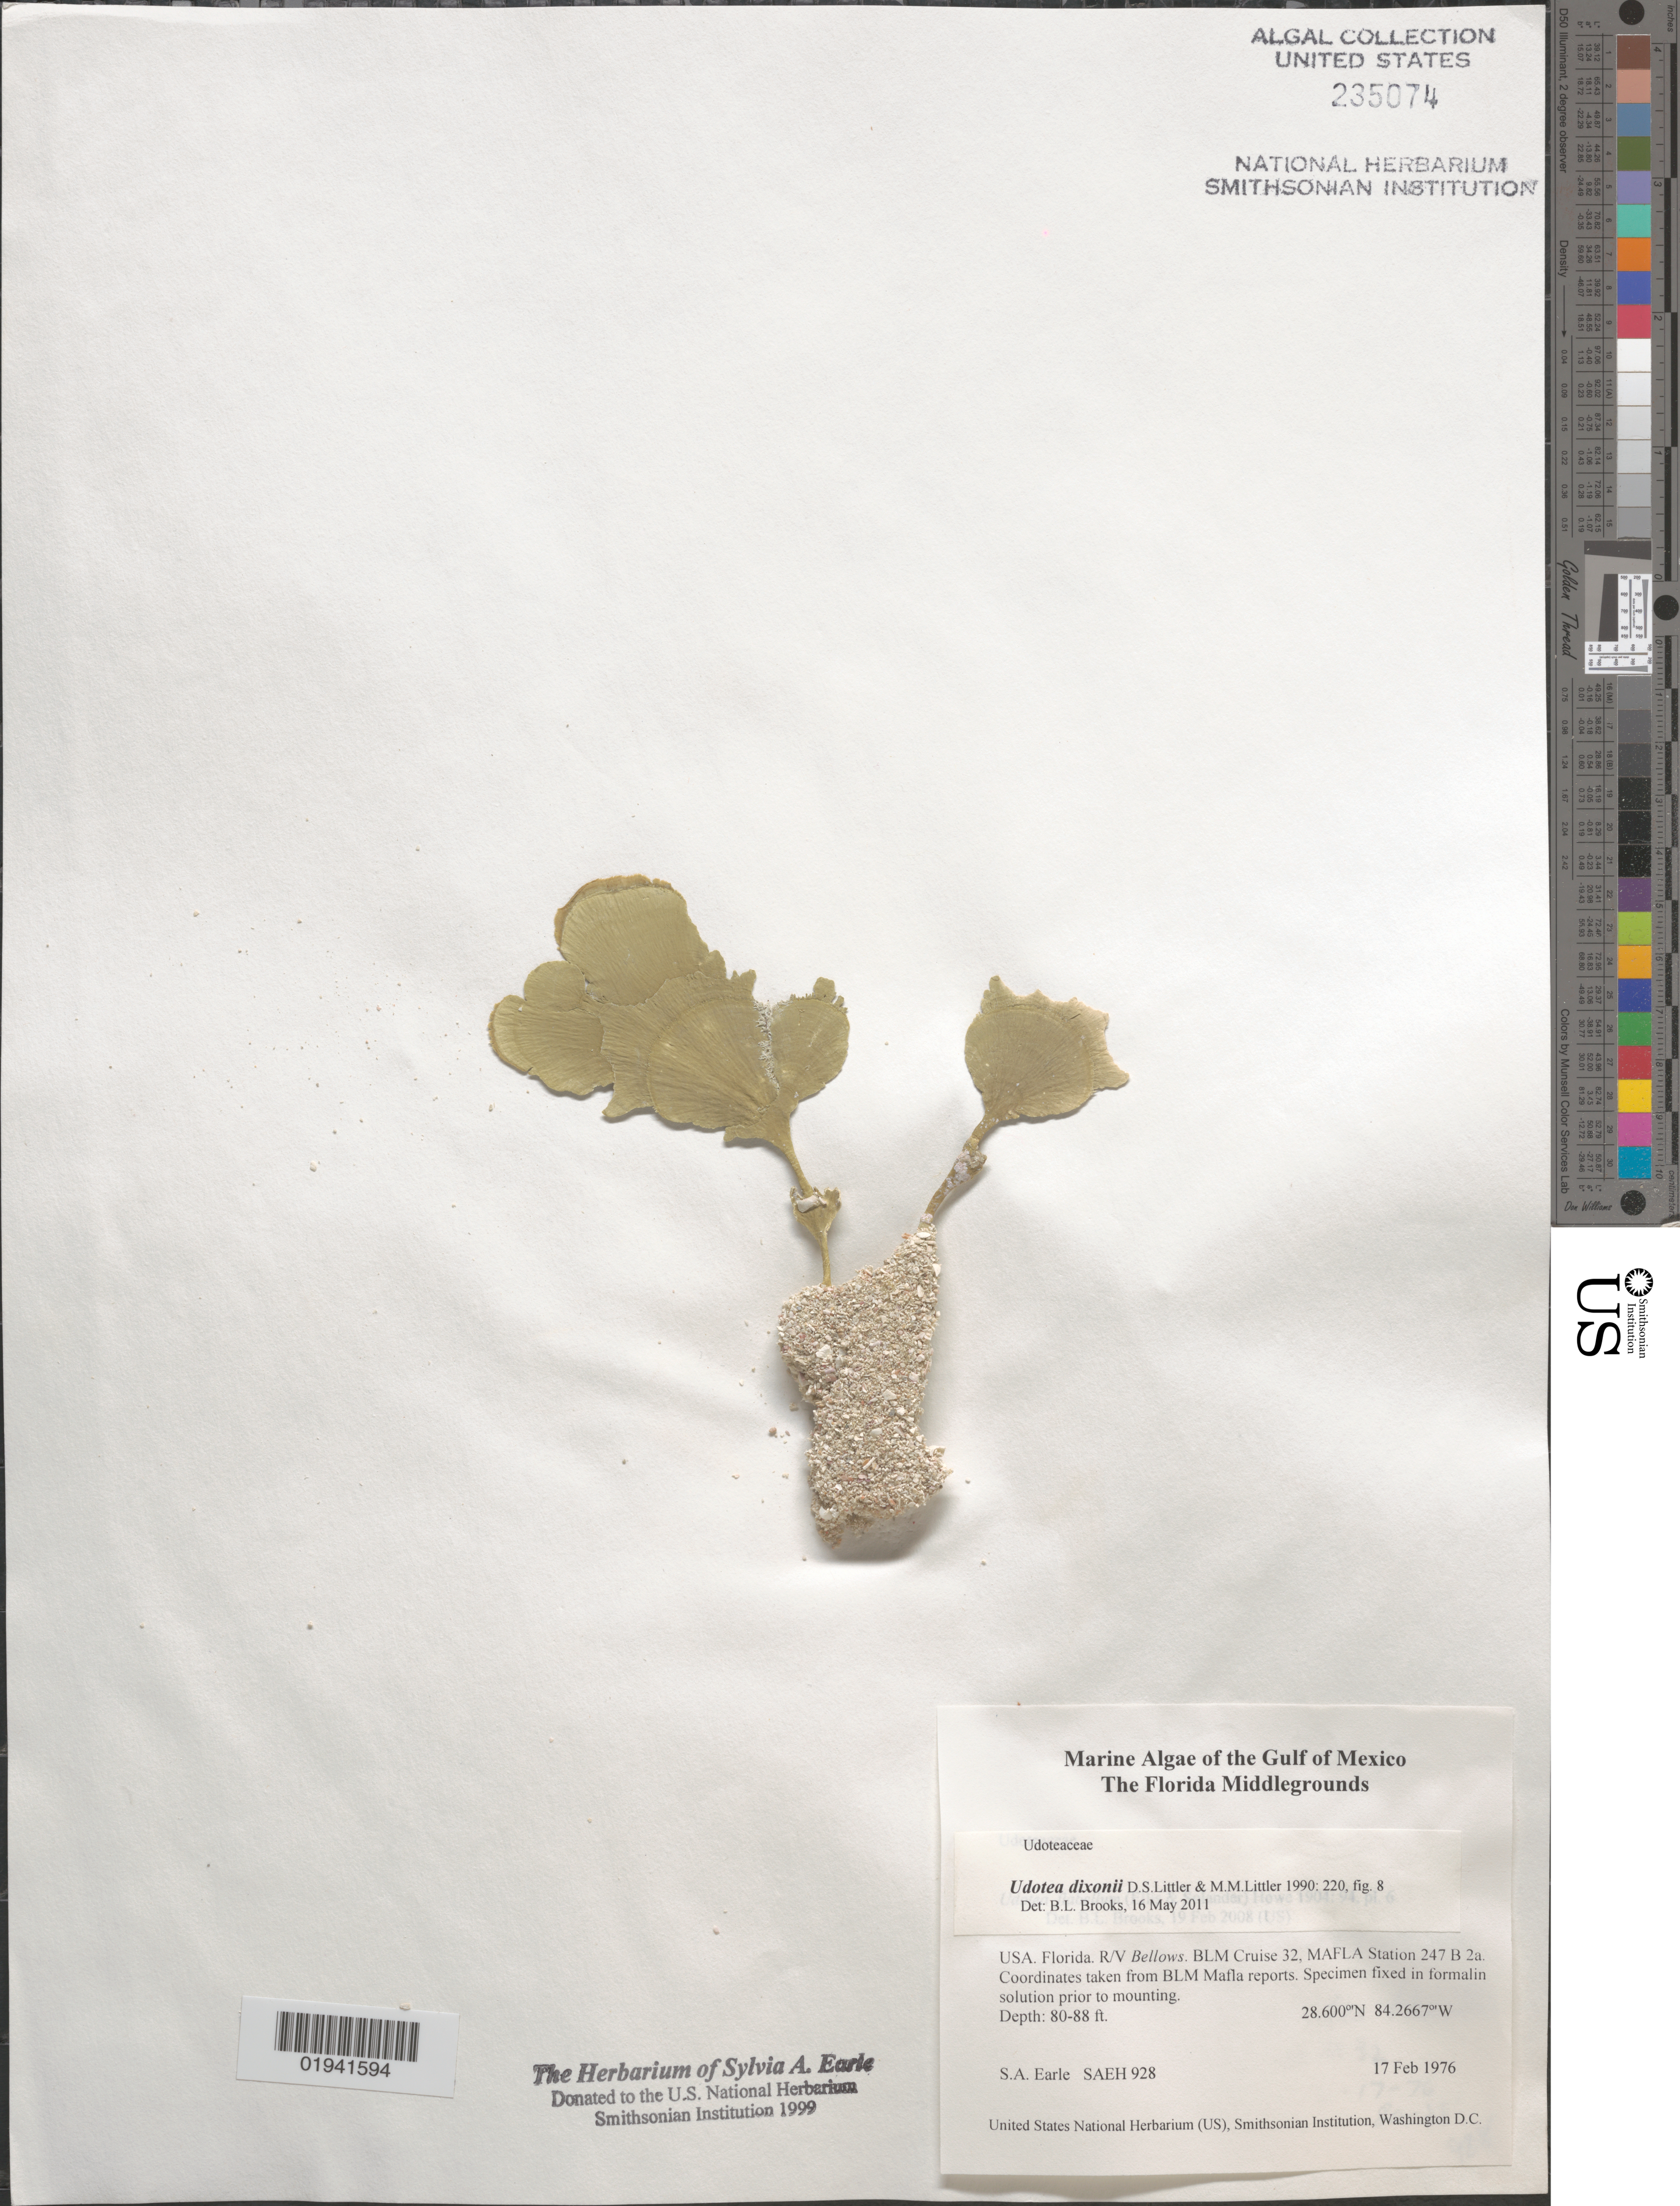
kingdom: Plantae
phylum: Chlorophyta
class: Ulvophyceae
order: Bryopsidales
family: Udoteaceae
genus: Udotea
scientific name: Udotea dixonii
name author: D.S. Littler & Littler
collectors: S. A. Earle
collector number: SAEH928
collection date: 1976-02-17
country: United States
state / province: Florida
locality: The Gulf of Mexico. The Florida Middlegrounds. R/V Bellows. BLM Cruise 32, MAFLA Station 247 B 2a.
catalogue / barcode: US 235074